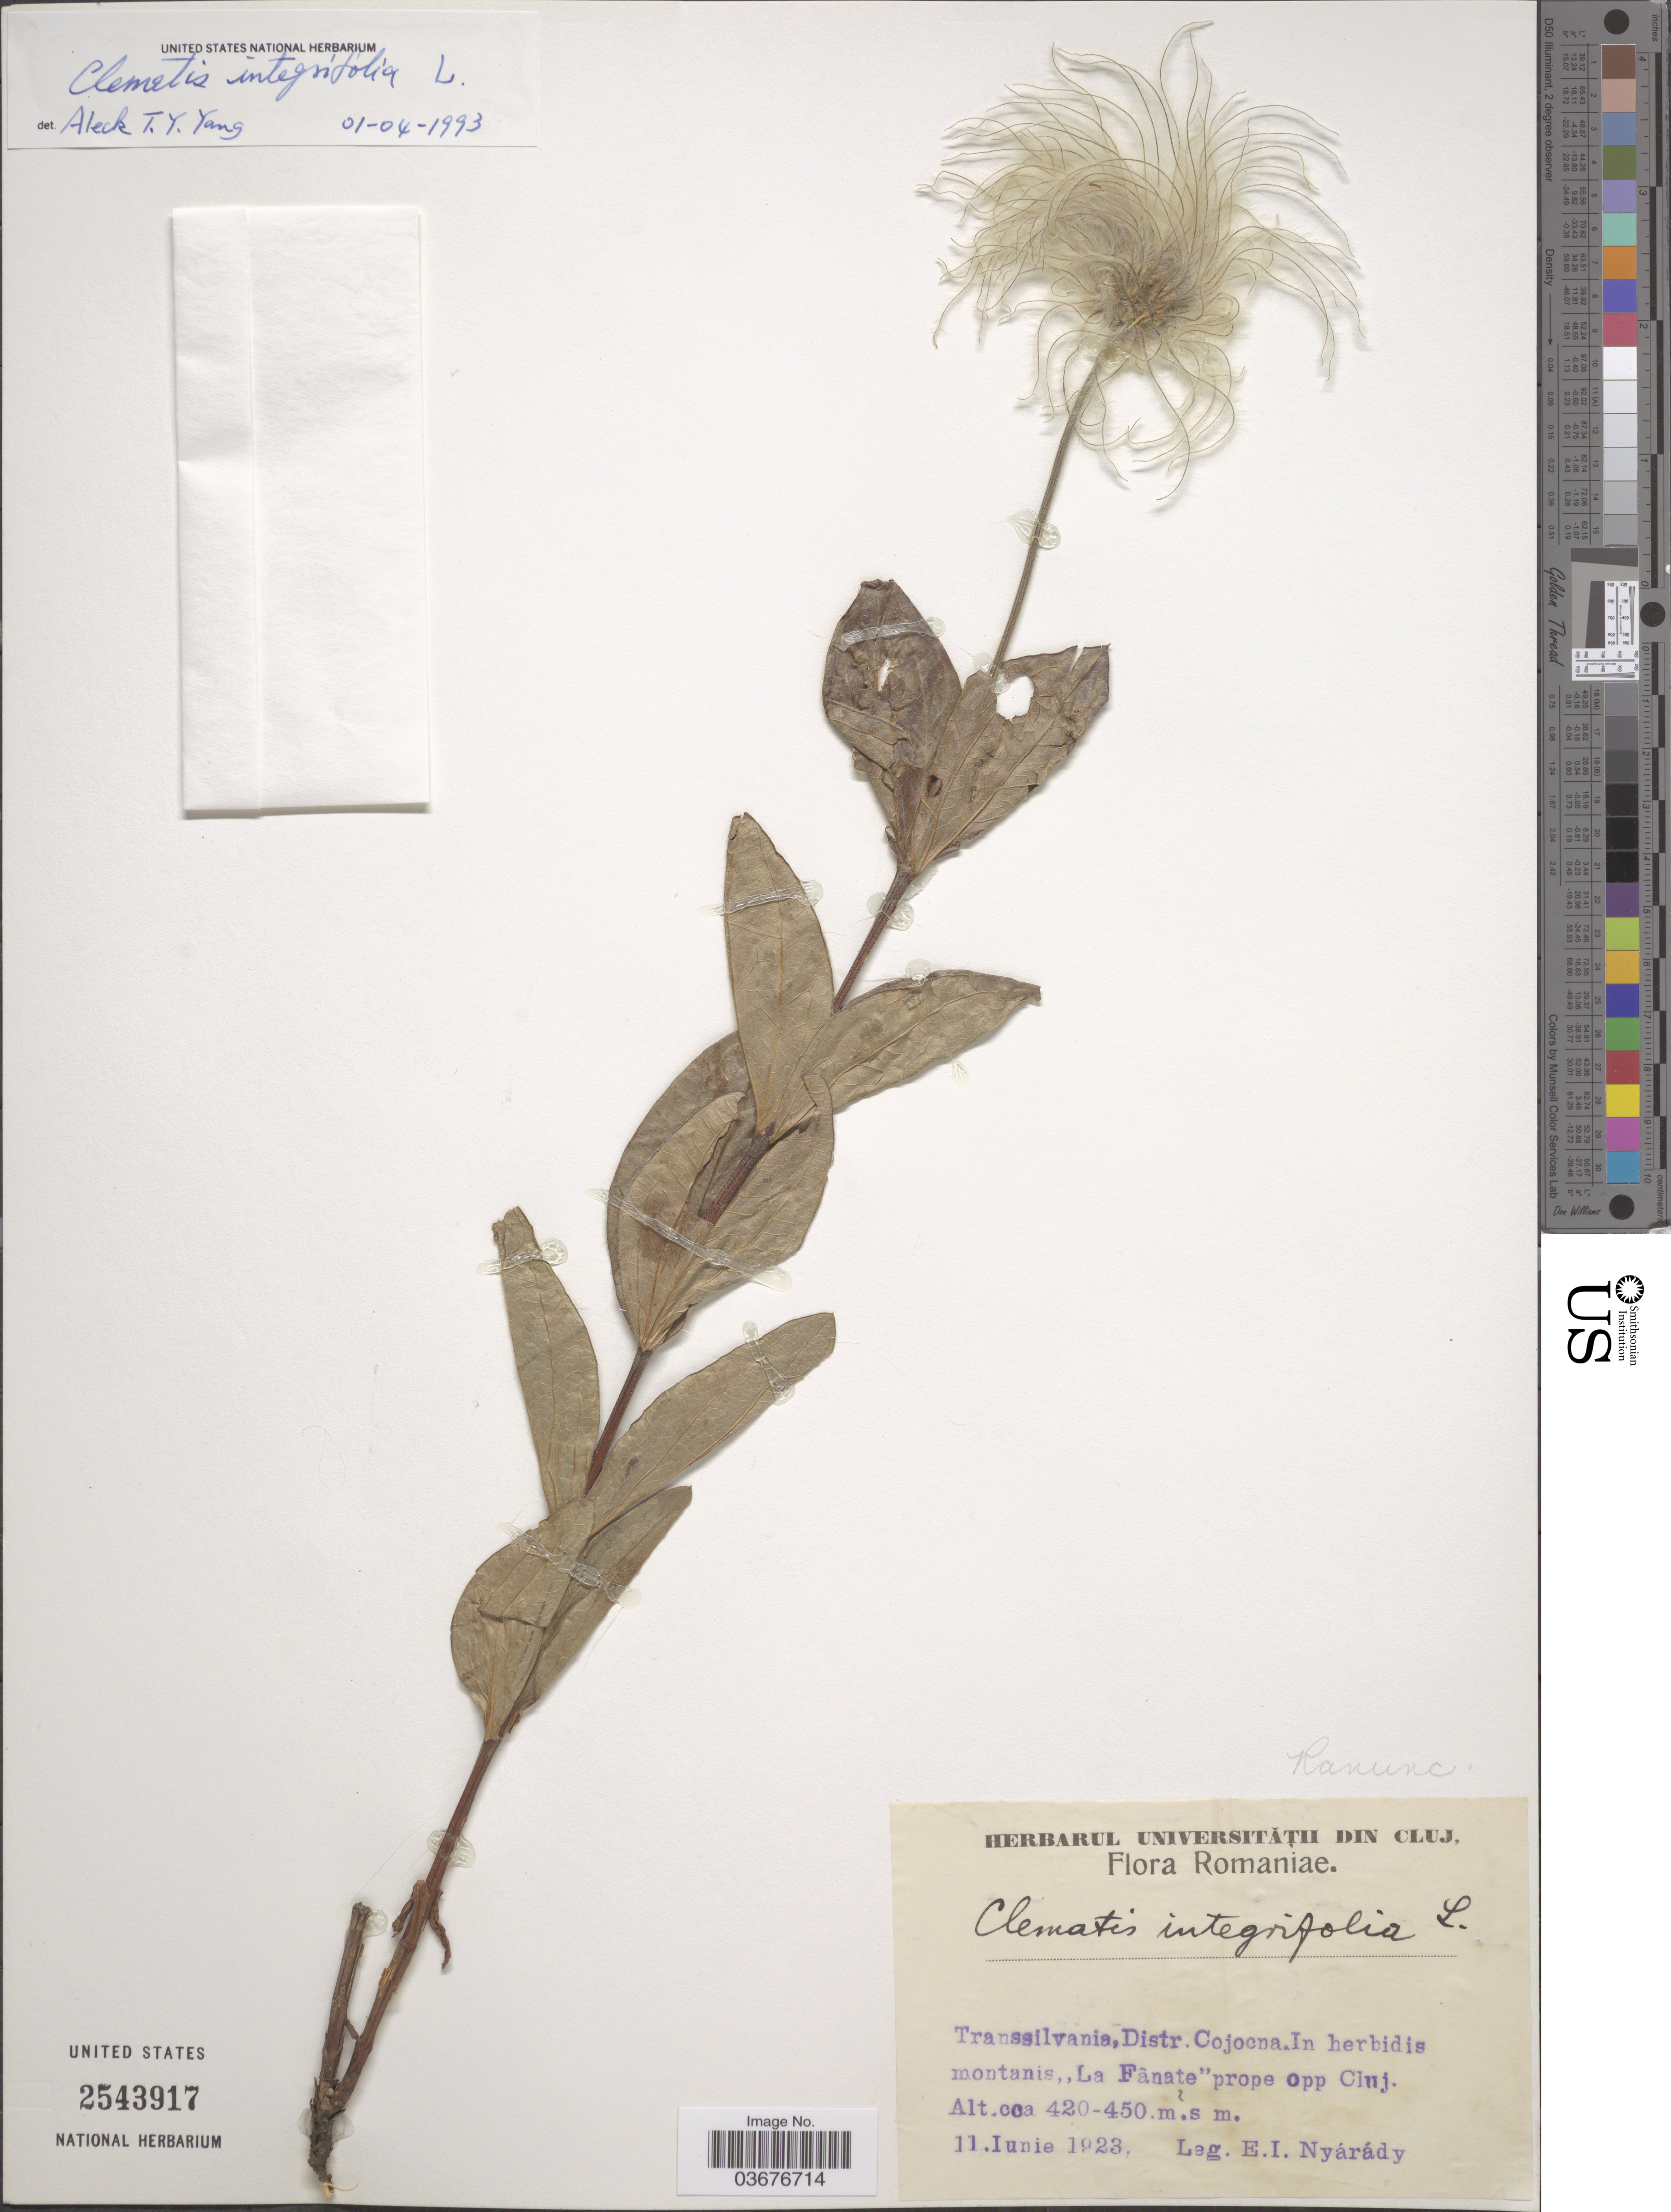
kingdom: Plantae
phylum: Tracheophyta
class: Magnoliopsida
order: Ranunculales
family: Ranunculaceae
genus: Clematis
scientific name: Clematis integrifolia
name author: L.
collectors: E. Nyárády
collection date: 1923-06-11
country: Romania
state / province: Cluj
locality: Transsilvania, Distr. Cojocna. In herbidis montanis "La Fânate" prope opp Cluj.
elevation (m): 420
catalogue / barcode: US 2543917